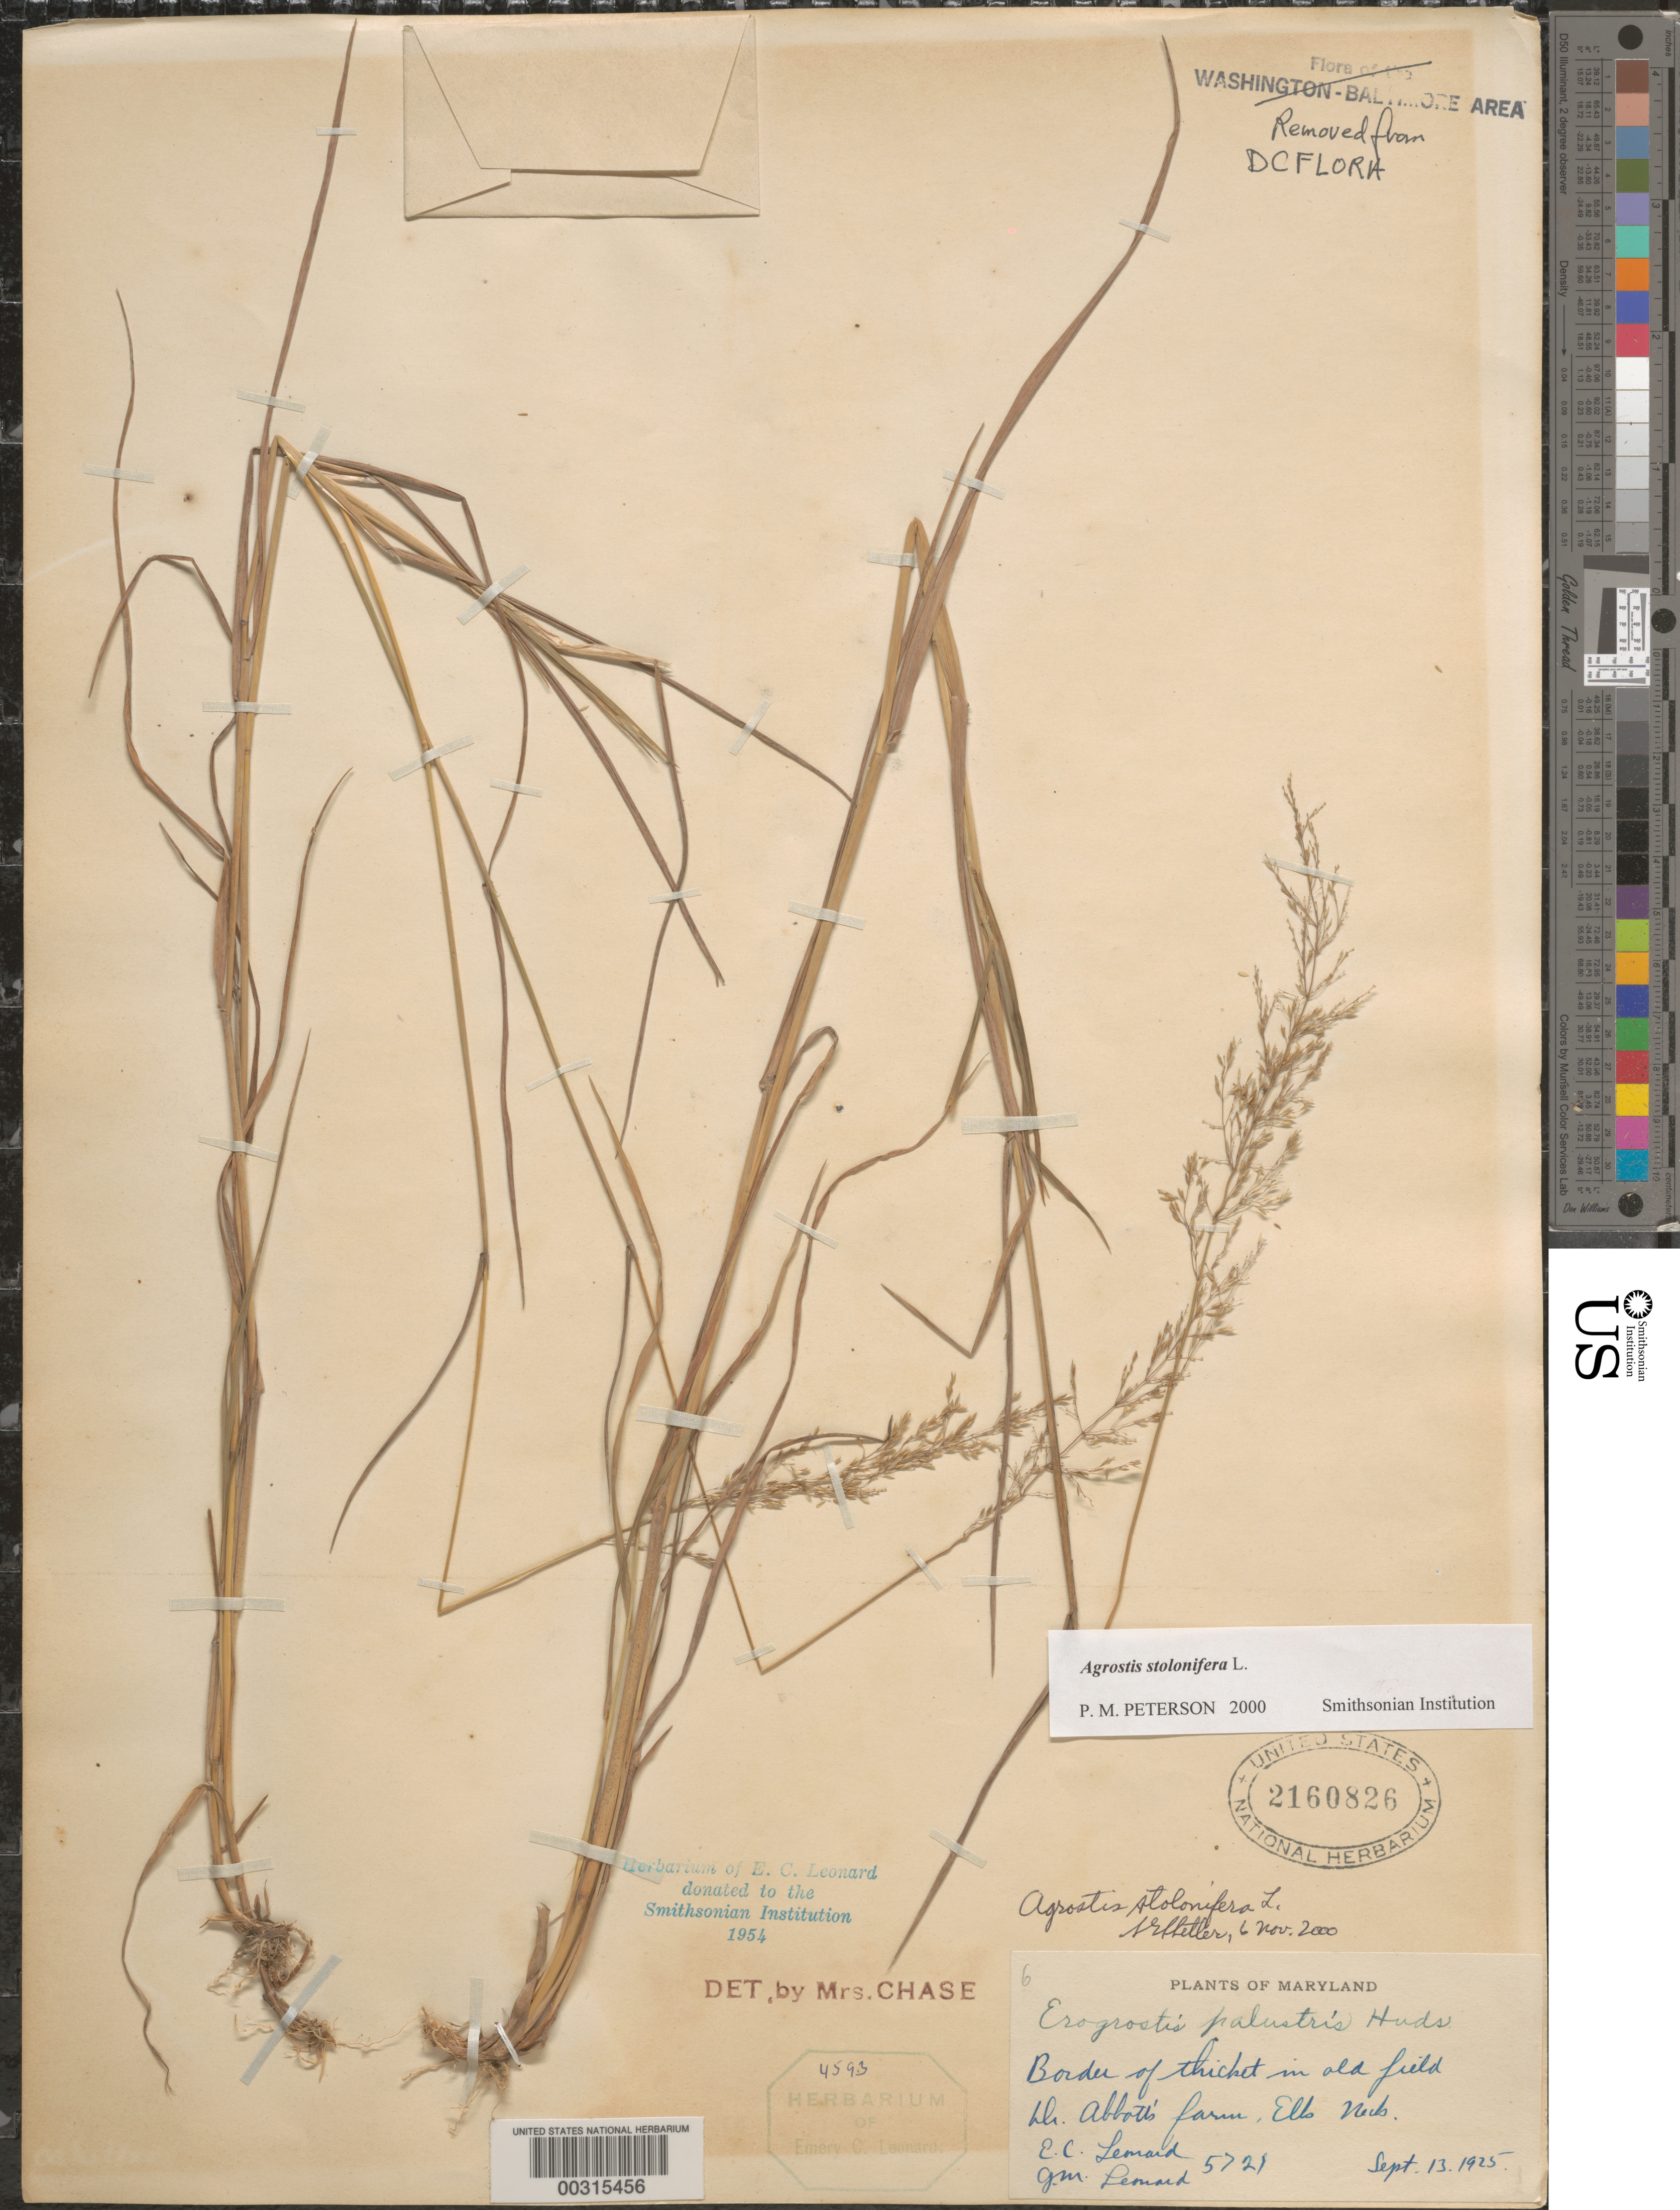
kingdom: Plantae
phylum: Tracheophyta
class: Liliopsida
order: Poales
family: Poaceae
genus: Agrostis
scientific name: Agrostis stolonifera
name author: L.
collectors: E. C. Leonard & G. M. Leonard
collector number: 5721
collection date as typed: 13 Sep 1925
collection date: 1925-09-13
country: United States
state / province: Maryland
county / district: Cecil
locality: Dr. abbott's farm, elk neck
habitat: Border of thicket in old field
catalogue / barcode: US 2160826